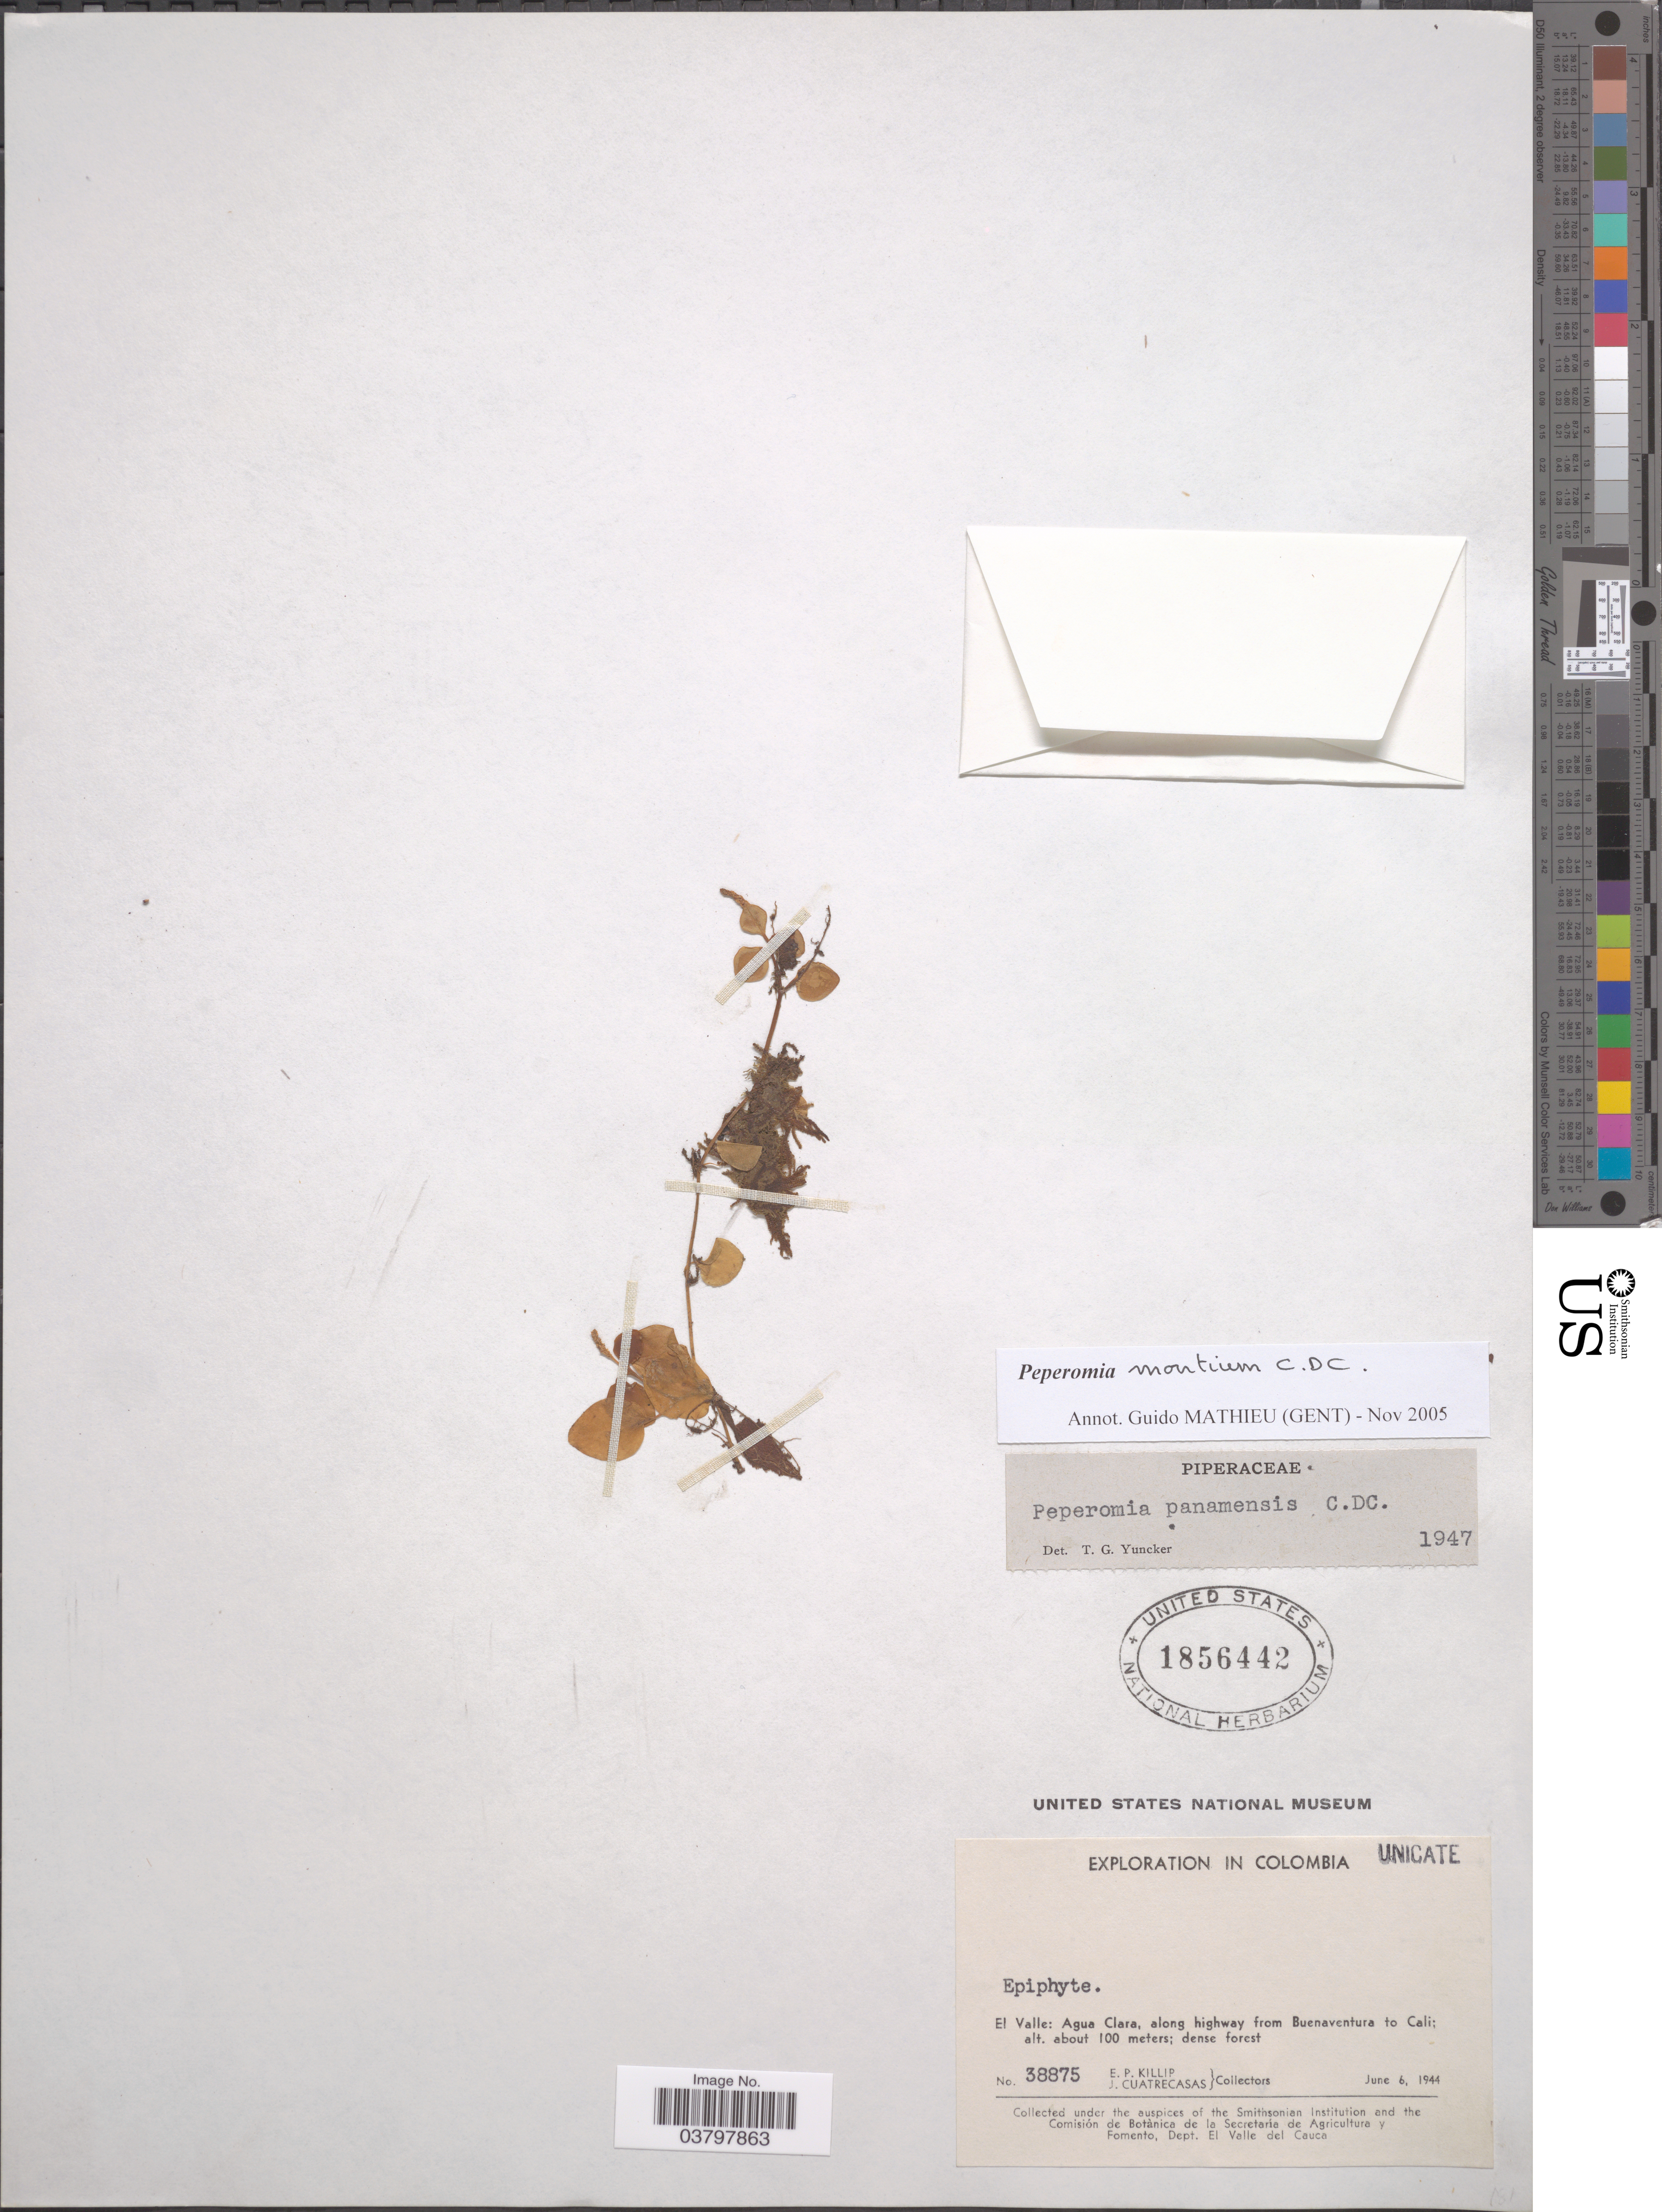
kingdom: Plantae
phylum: Tracheophyta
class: Magnoliopsida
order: Piperales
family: Piperaceae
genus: Peperomia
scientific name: Peperomia montium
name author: C. DC.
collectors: E. P. Killip & J. Cuatrecasas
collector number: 38875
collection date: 1944-06-06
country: Colombia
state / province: Valle del Cauca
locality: El Valle: Agua Clara, along highway from Buenaventura to Cali.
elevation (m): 100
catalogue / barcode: US 1856442